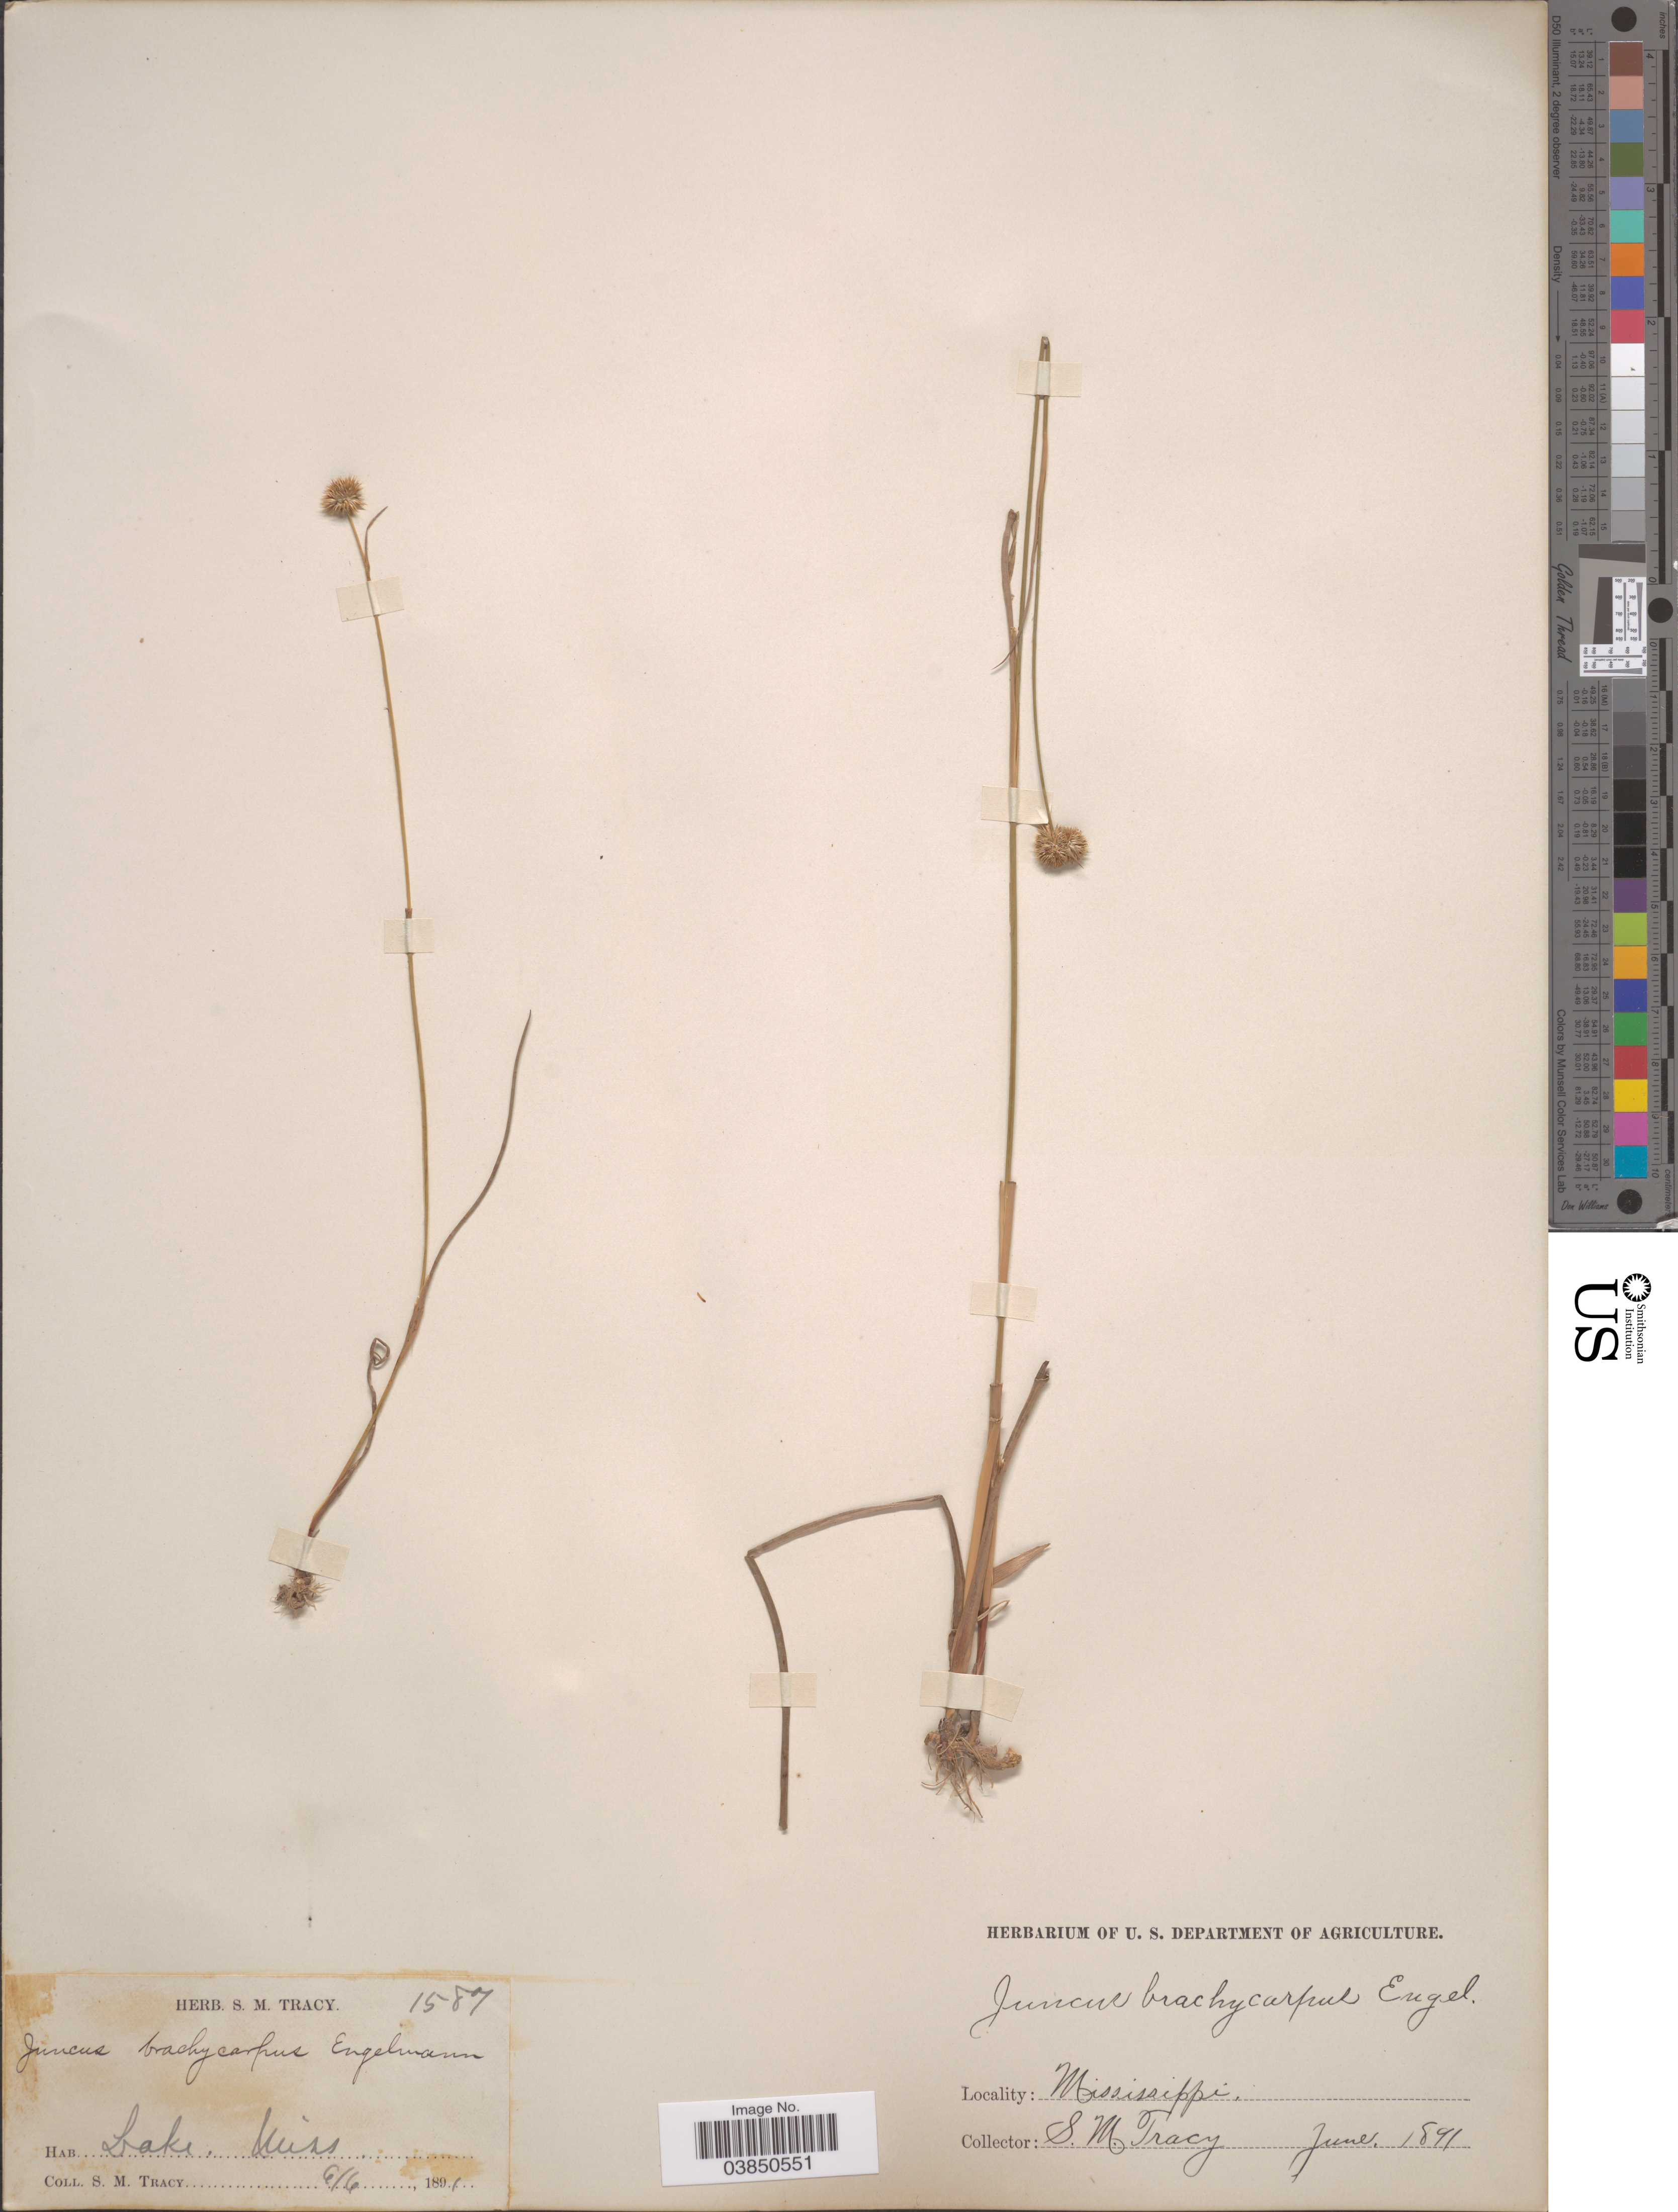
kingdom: Plantae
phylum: Tracheophyta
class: Liliopsida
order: Poales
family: Juncaceae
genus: Juncus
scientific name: Juncus brachycarpus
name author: Engelm.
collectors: S. M. Tracy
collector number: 1587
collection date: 1891-06-06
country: United States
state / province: Mississippi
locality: Lake.